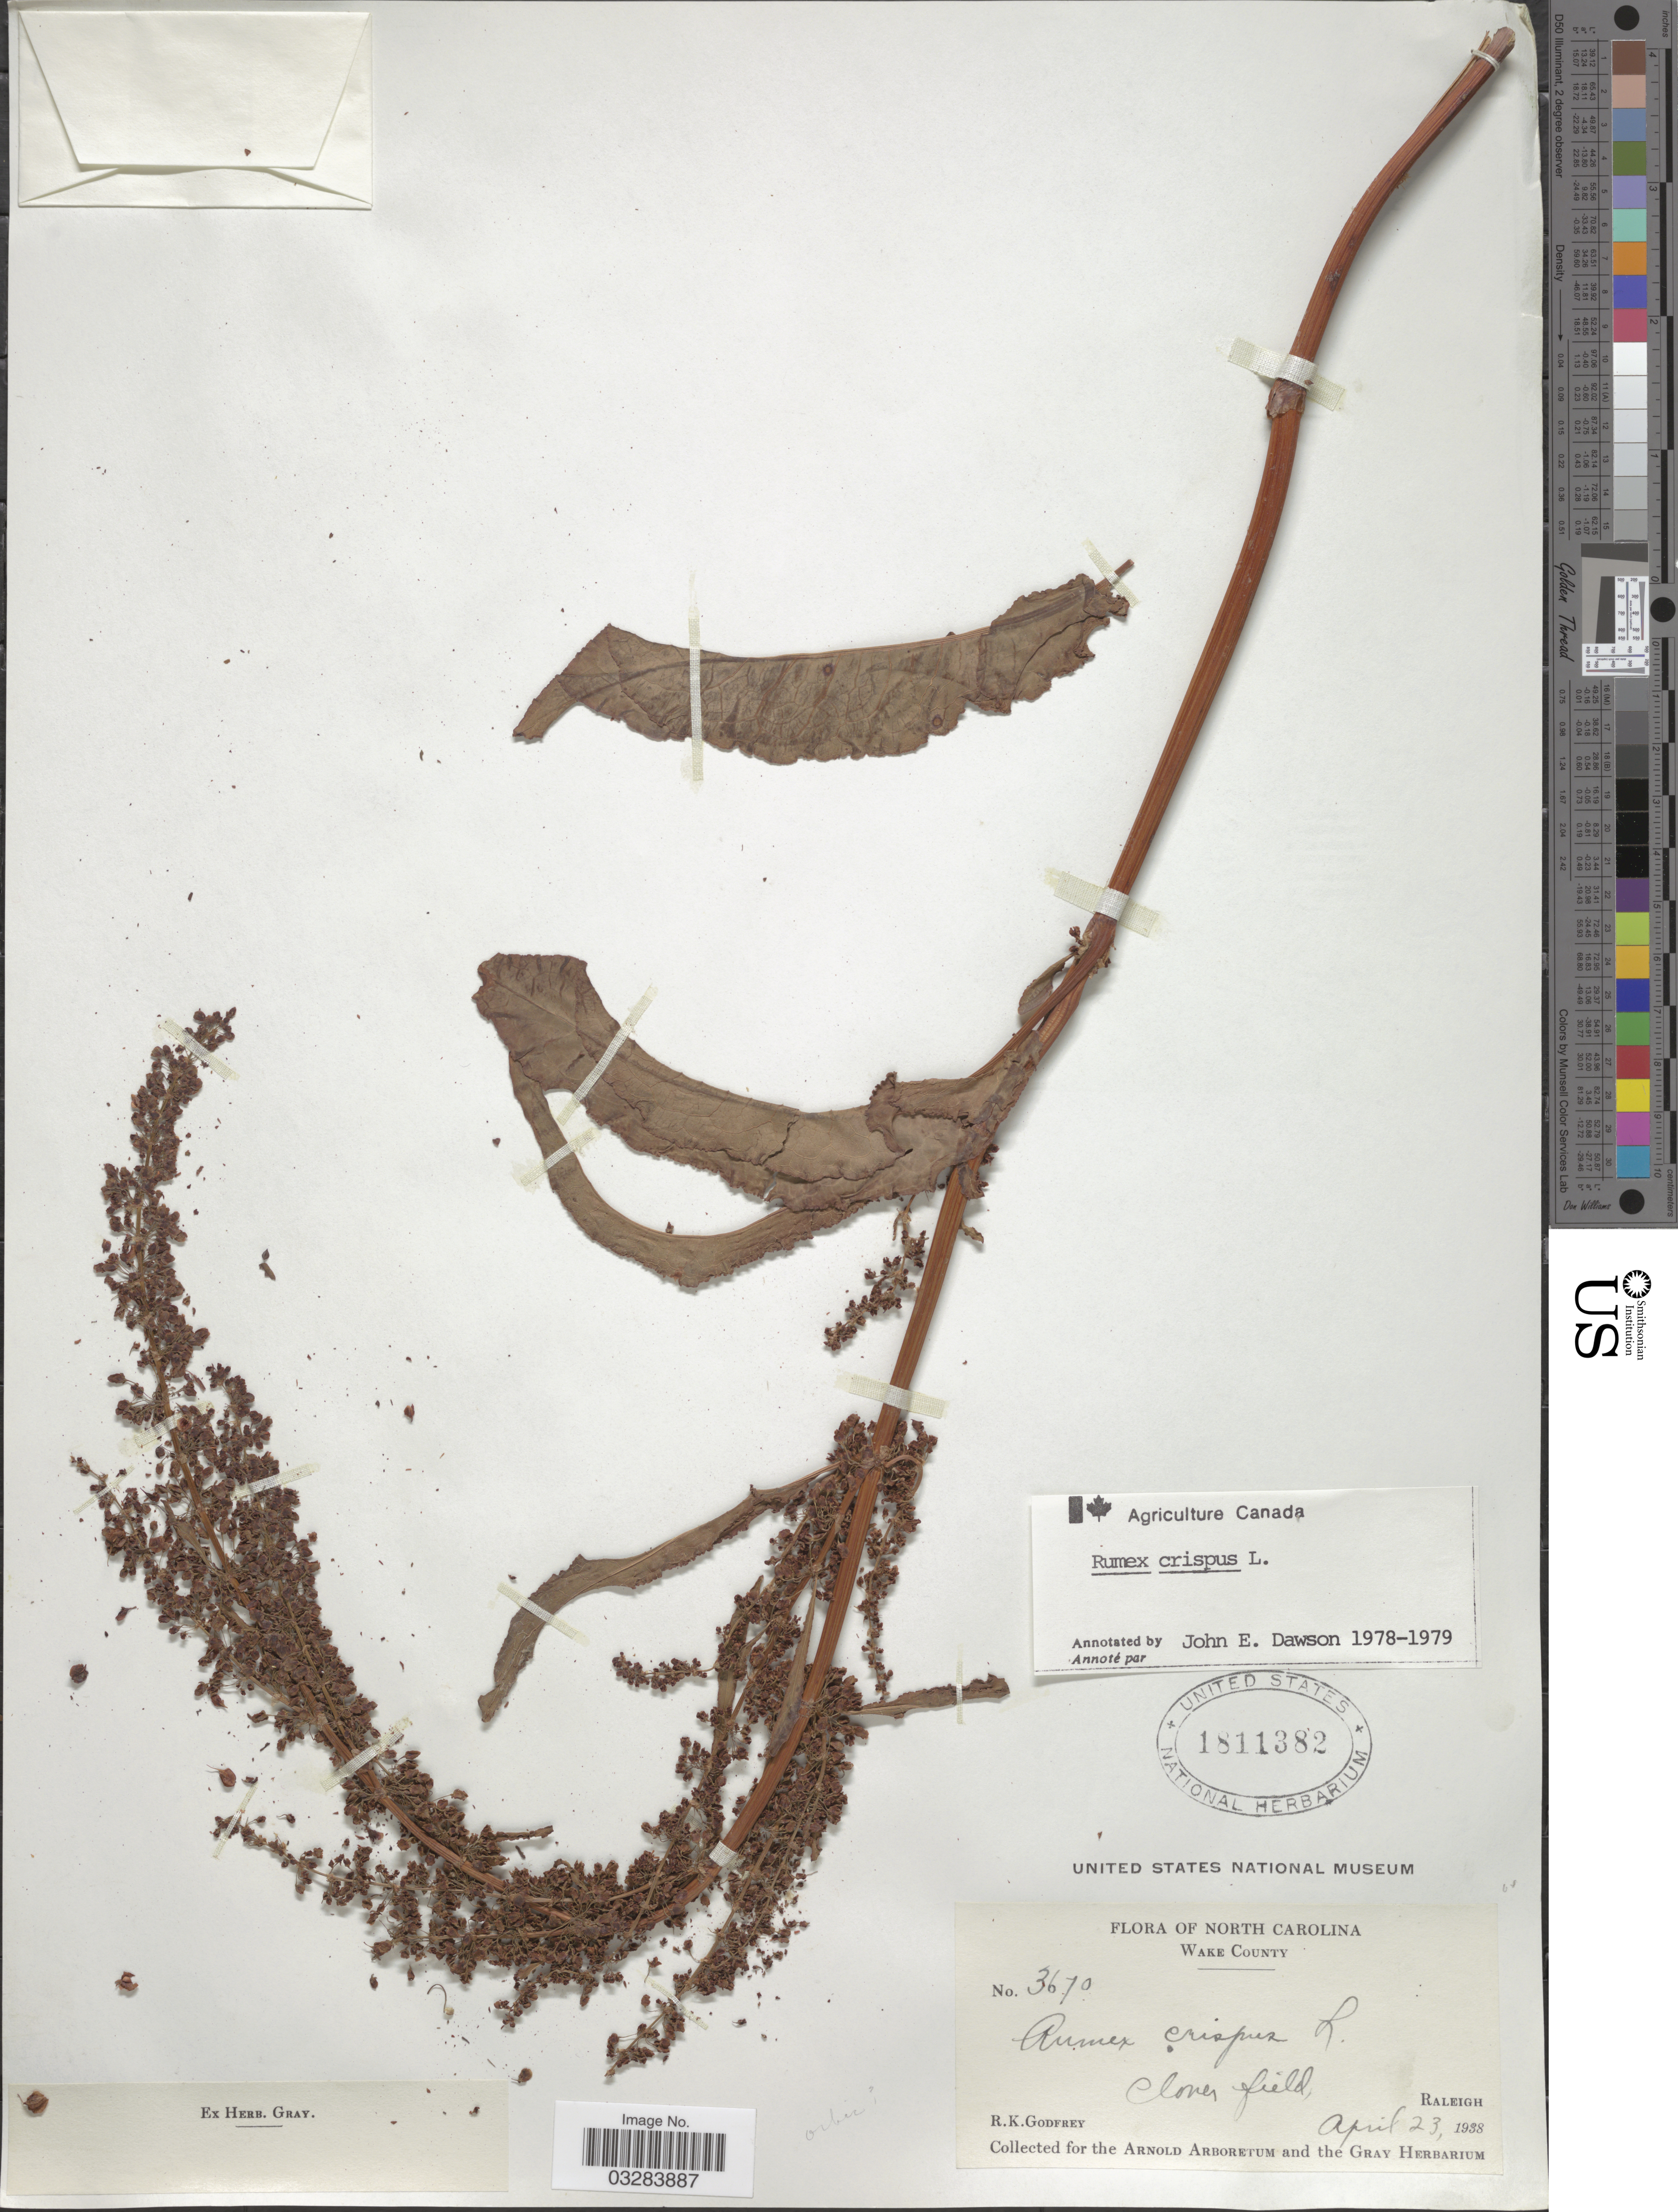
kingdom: Plantae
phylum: Tracheophyta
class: Magnoliopsida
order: Caryophyllales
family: Polygonaceae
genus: Rumex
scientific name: Rumex crispus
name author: L.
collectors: R. K. Godfrey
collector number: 3670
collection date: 1938-04-23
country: United States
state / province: North Carolina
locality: Wake County. Clover field, Raleigh.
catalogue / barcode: US 1811382